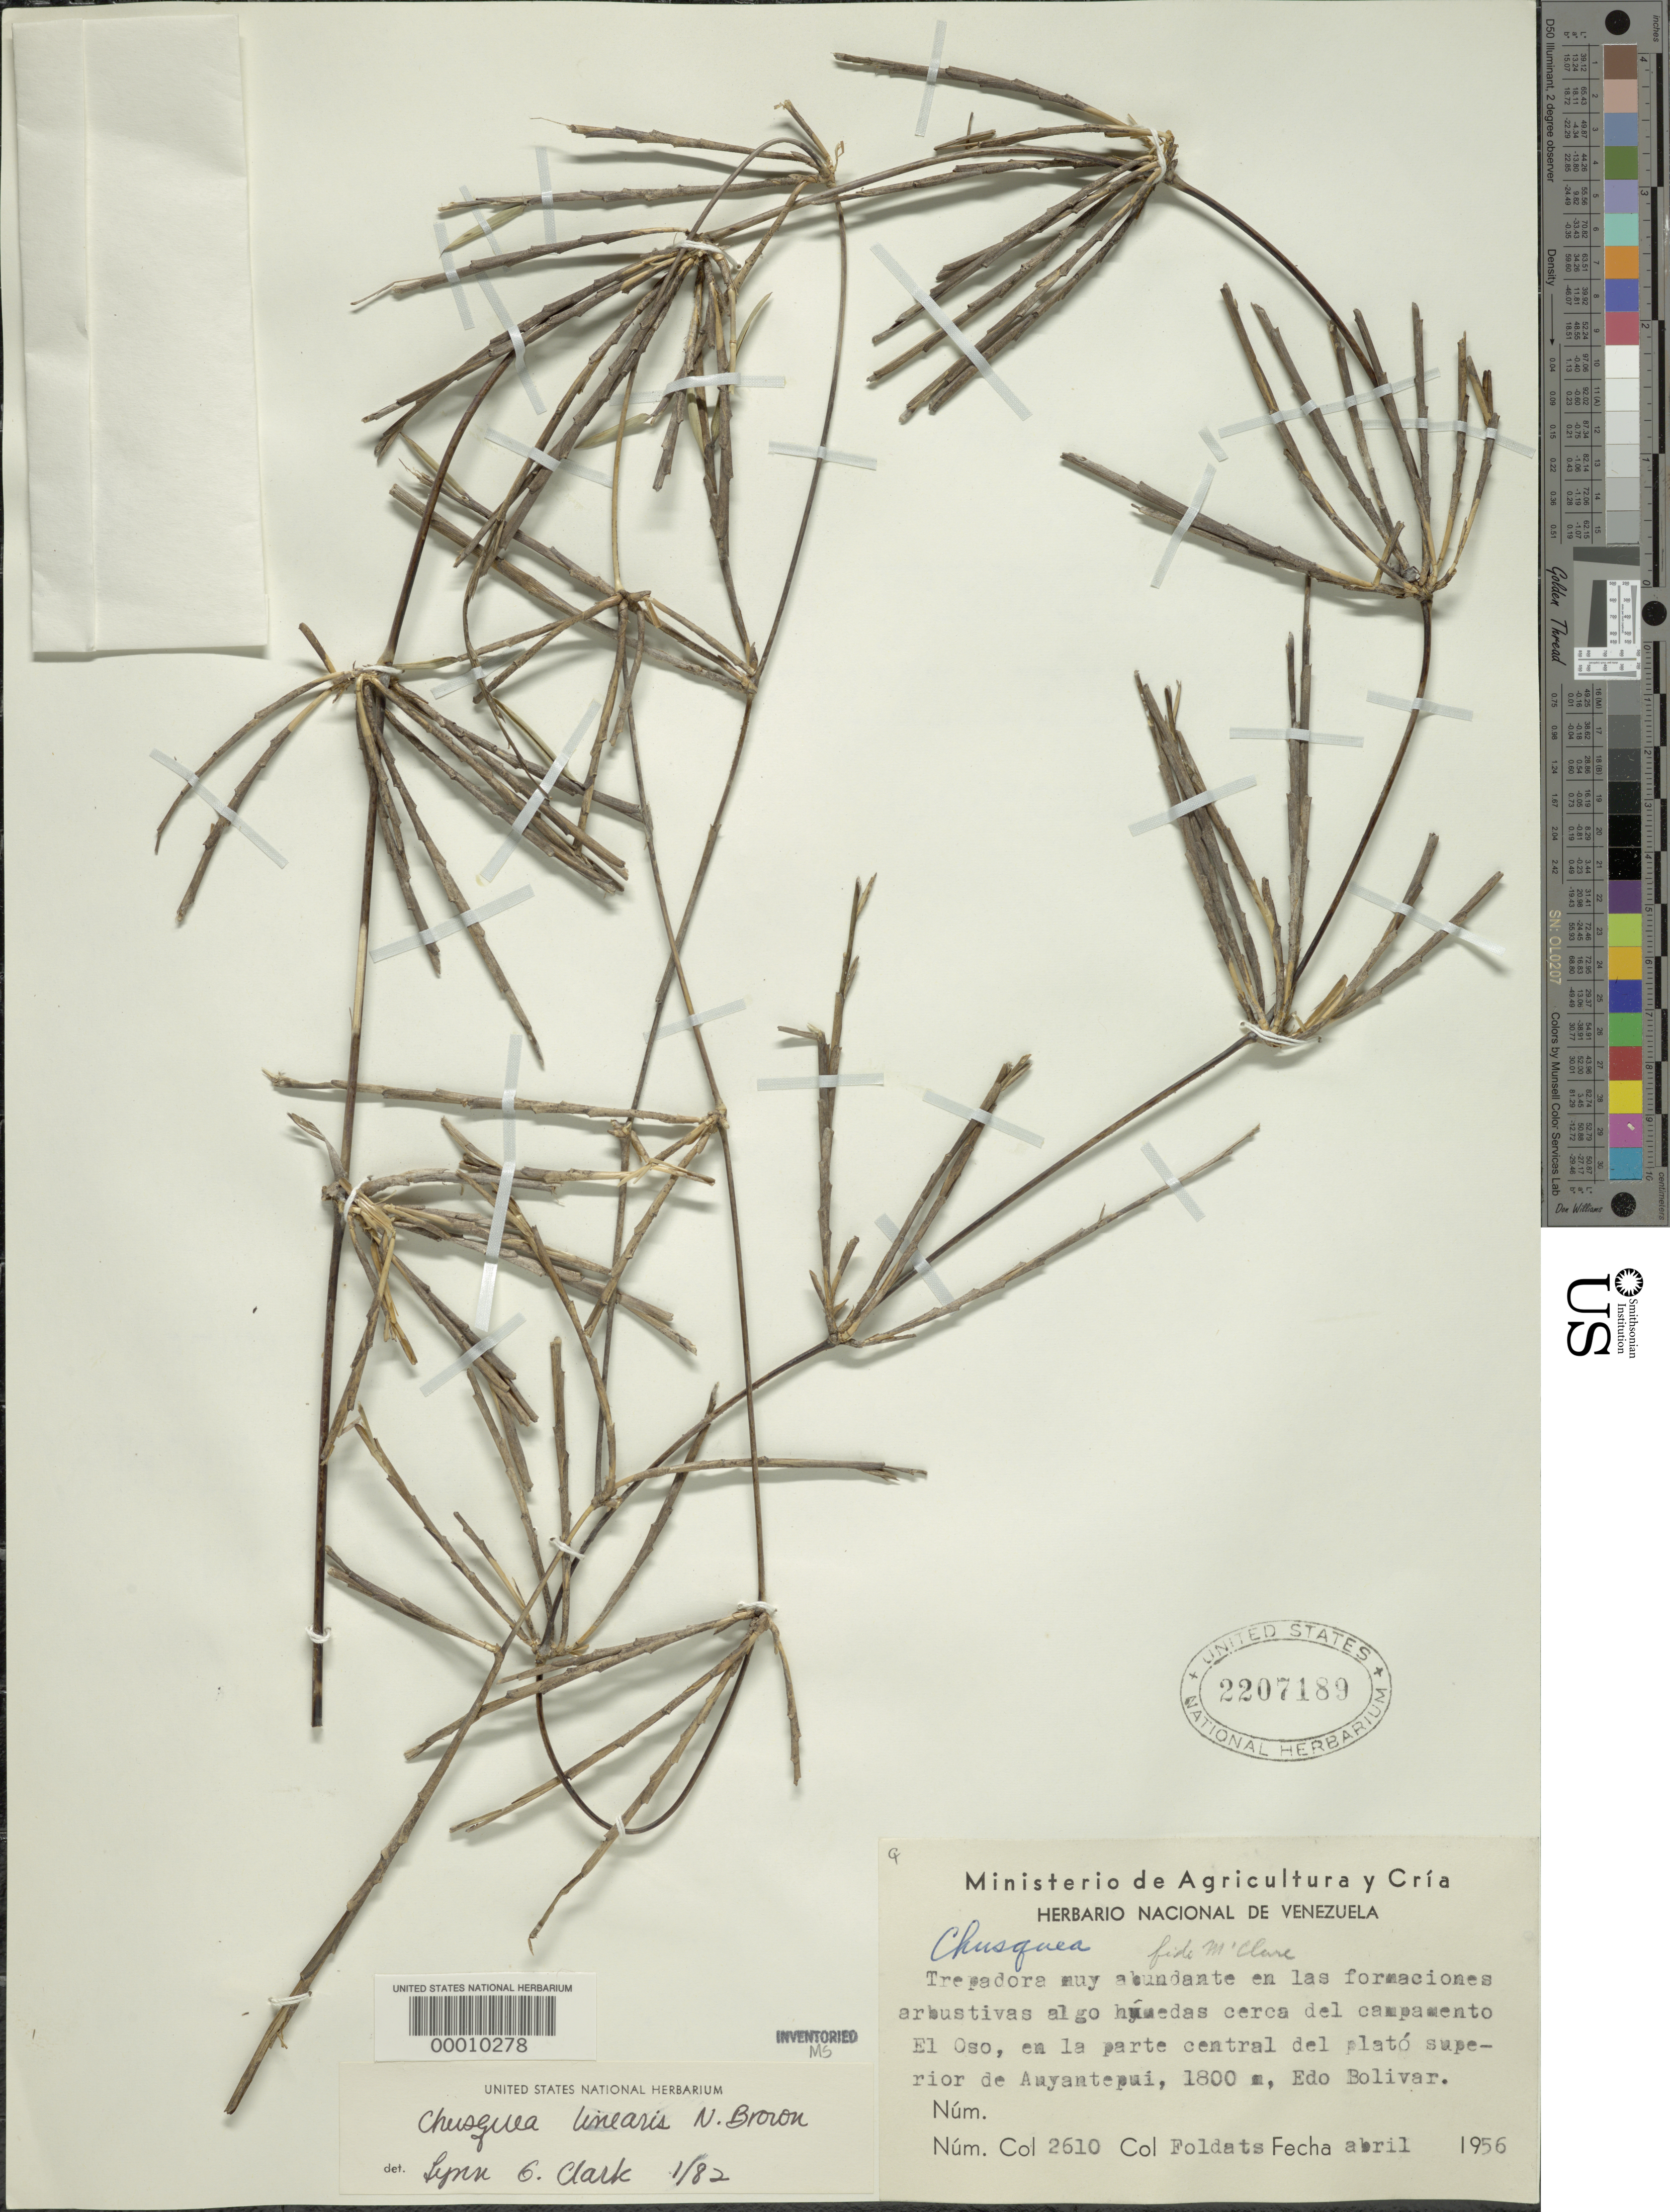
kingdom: Plantae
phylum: Tracheophyta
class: Liliopsida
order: Poales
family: Poaceae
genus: Chusquea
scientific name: Chusquea linearis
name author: N.E. Br.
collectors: E. Foldats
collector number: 2610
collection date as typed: Apr 1956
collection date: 1956-04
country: Venezuela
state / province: Bolivar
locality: El oso, auyantepui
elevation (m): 1800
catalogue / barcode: US 2207189